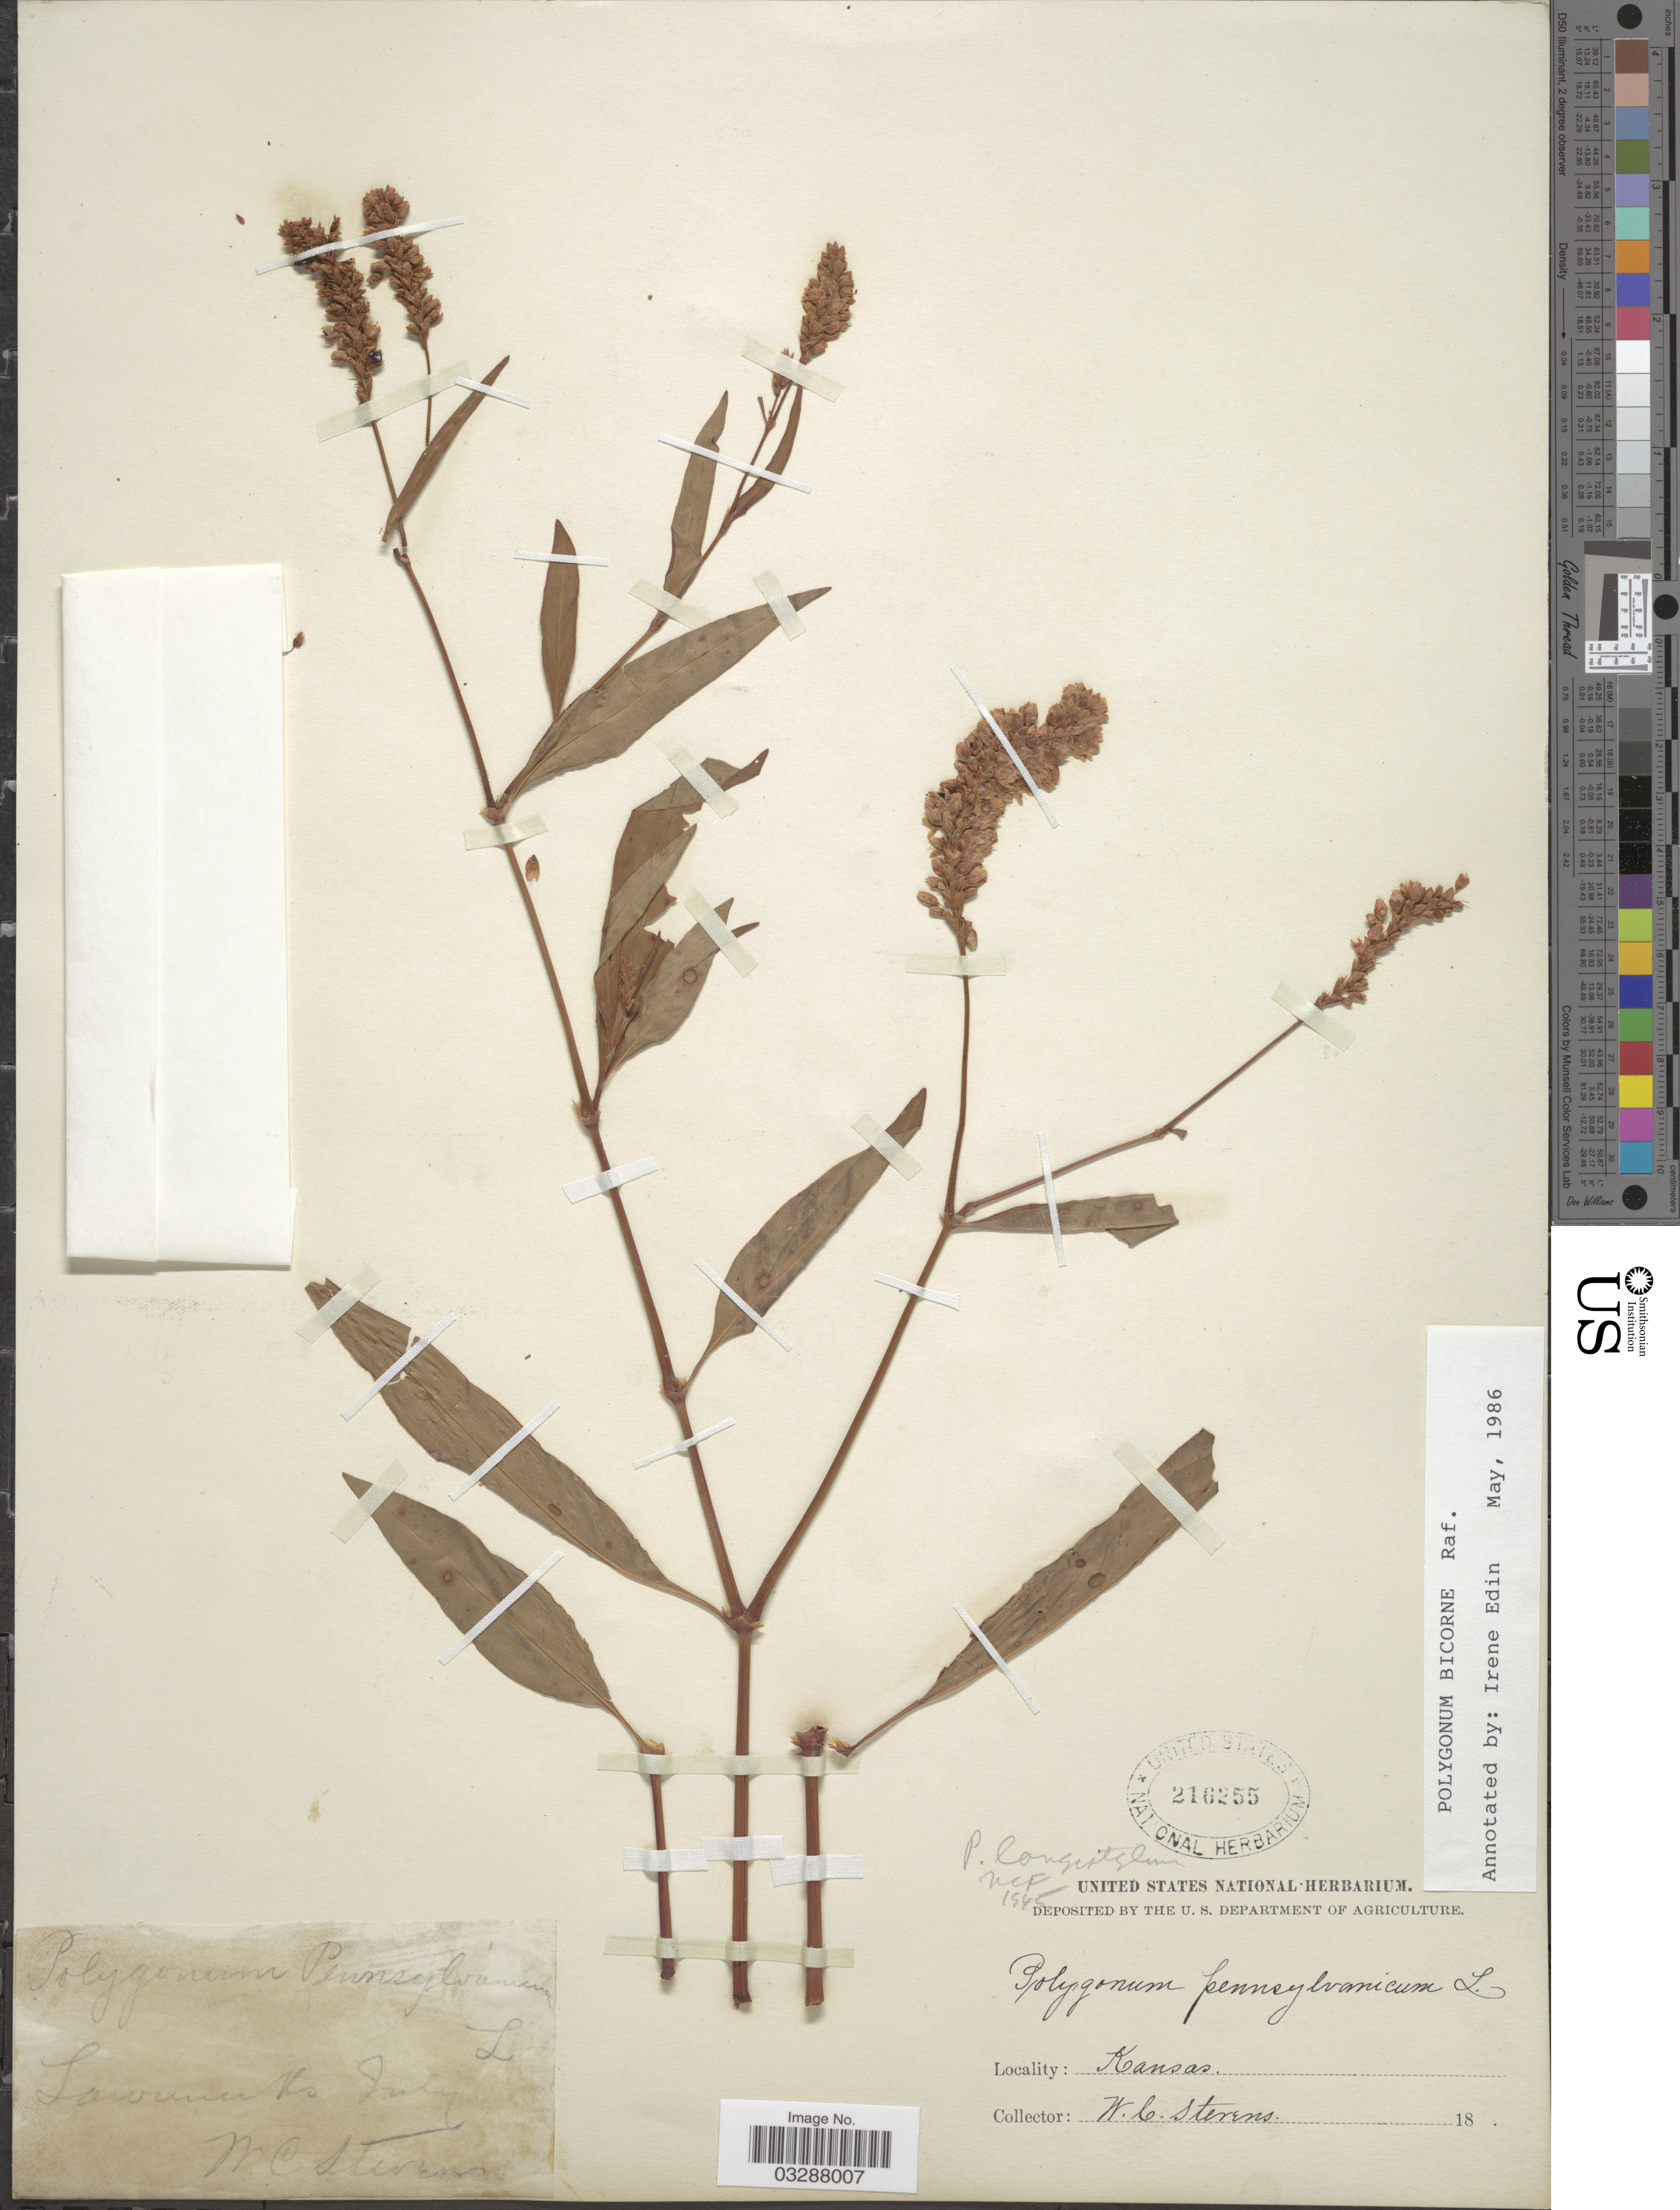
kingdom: Plantae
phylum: Tracheophyta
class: Magnoliopsida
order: Caryophyllales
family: Polygonaceae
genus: Persicaria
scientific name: Persicaria bicornis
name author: (Raf.) Nieuwl.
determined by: Atha, D. E.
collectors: W. C. Stevens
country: United States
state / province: Kansas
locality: Lawrence Co.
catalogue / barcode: US 216255